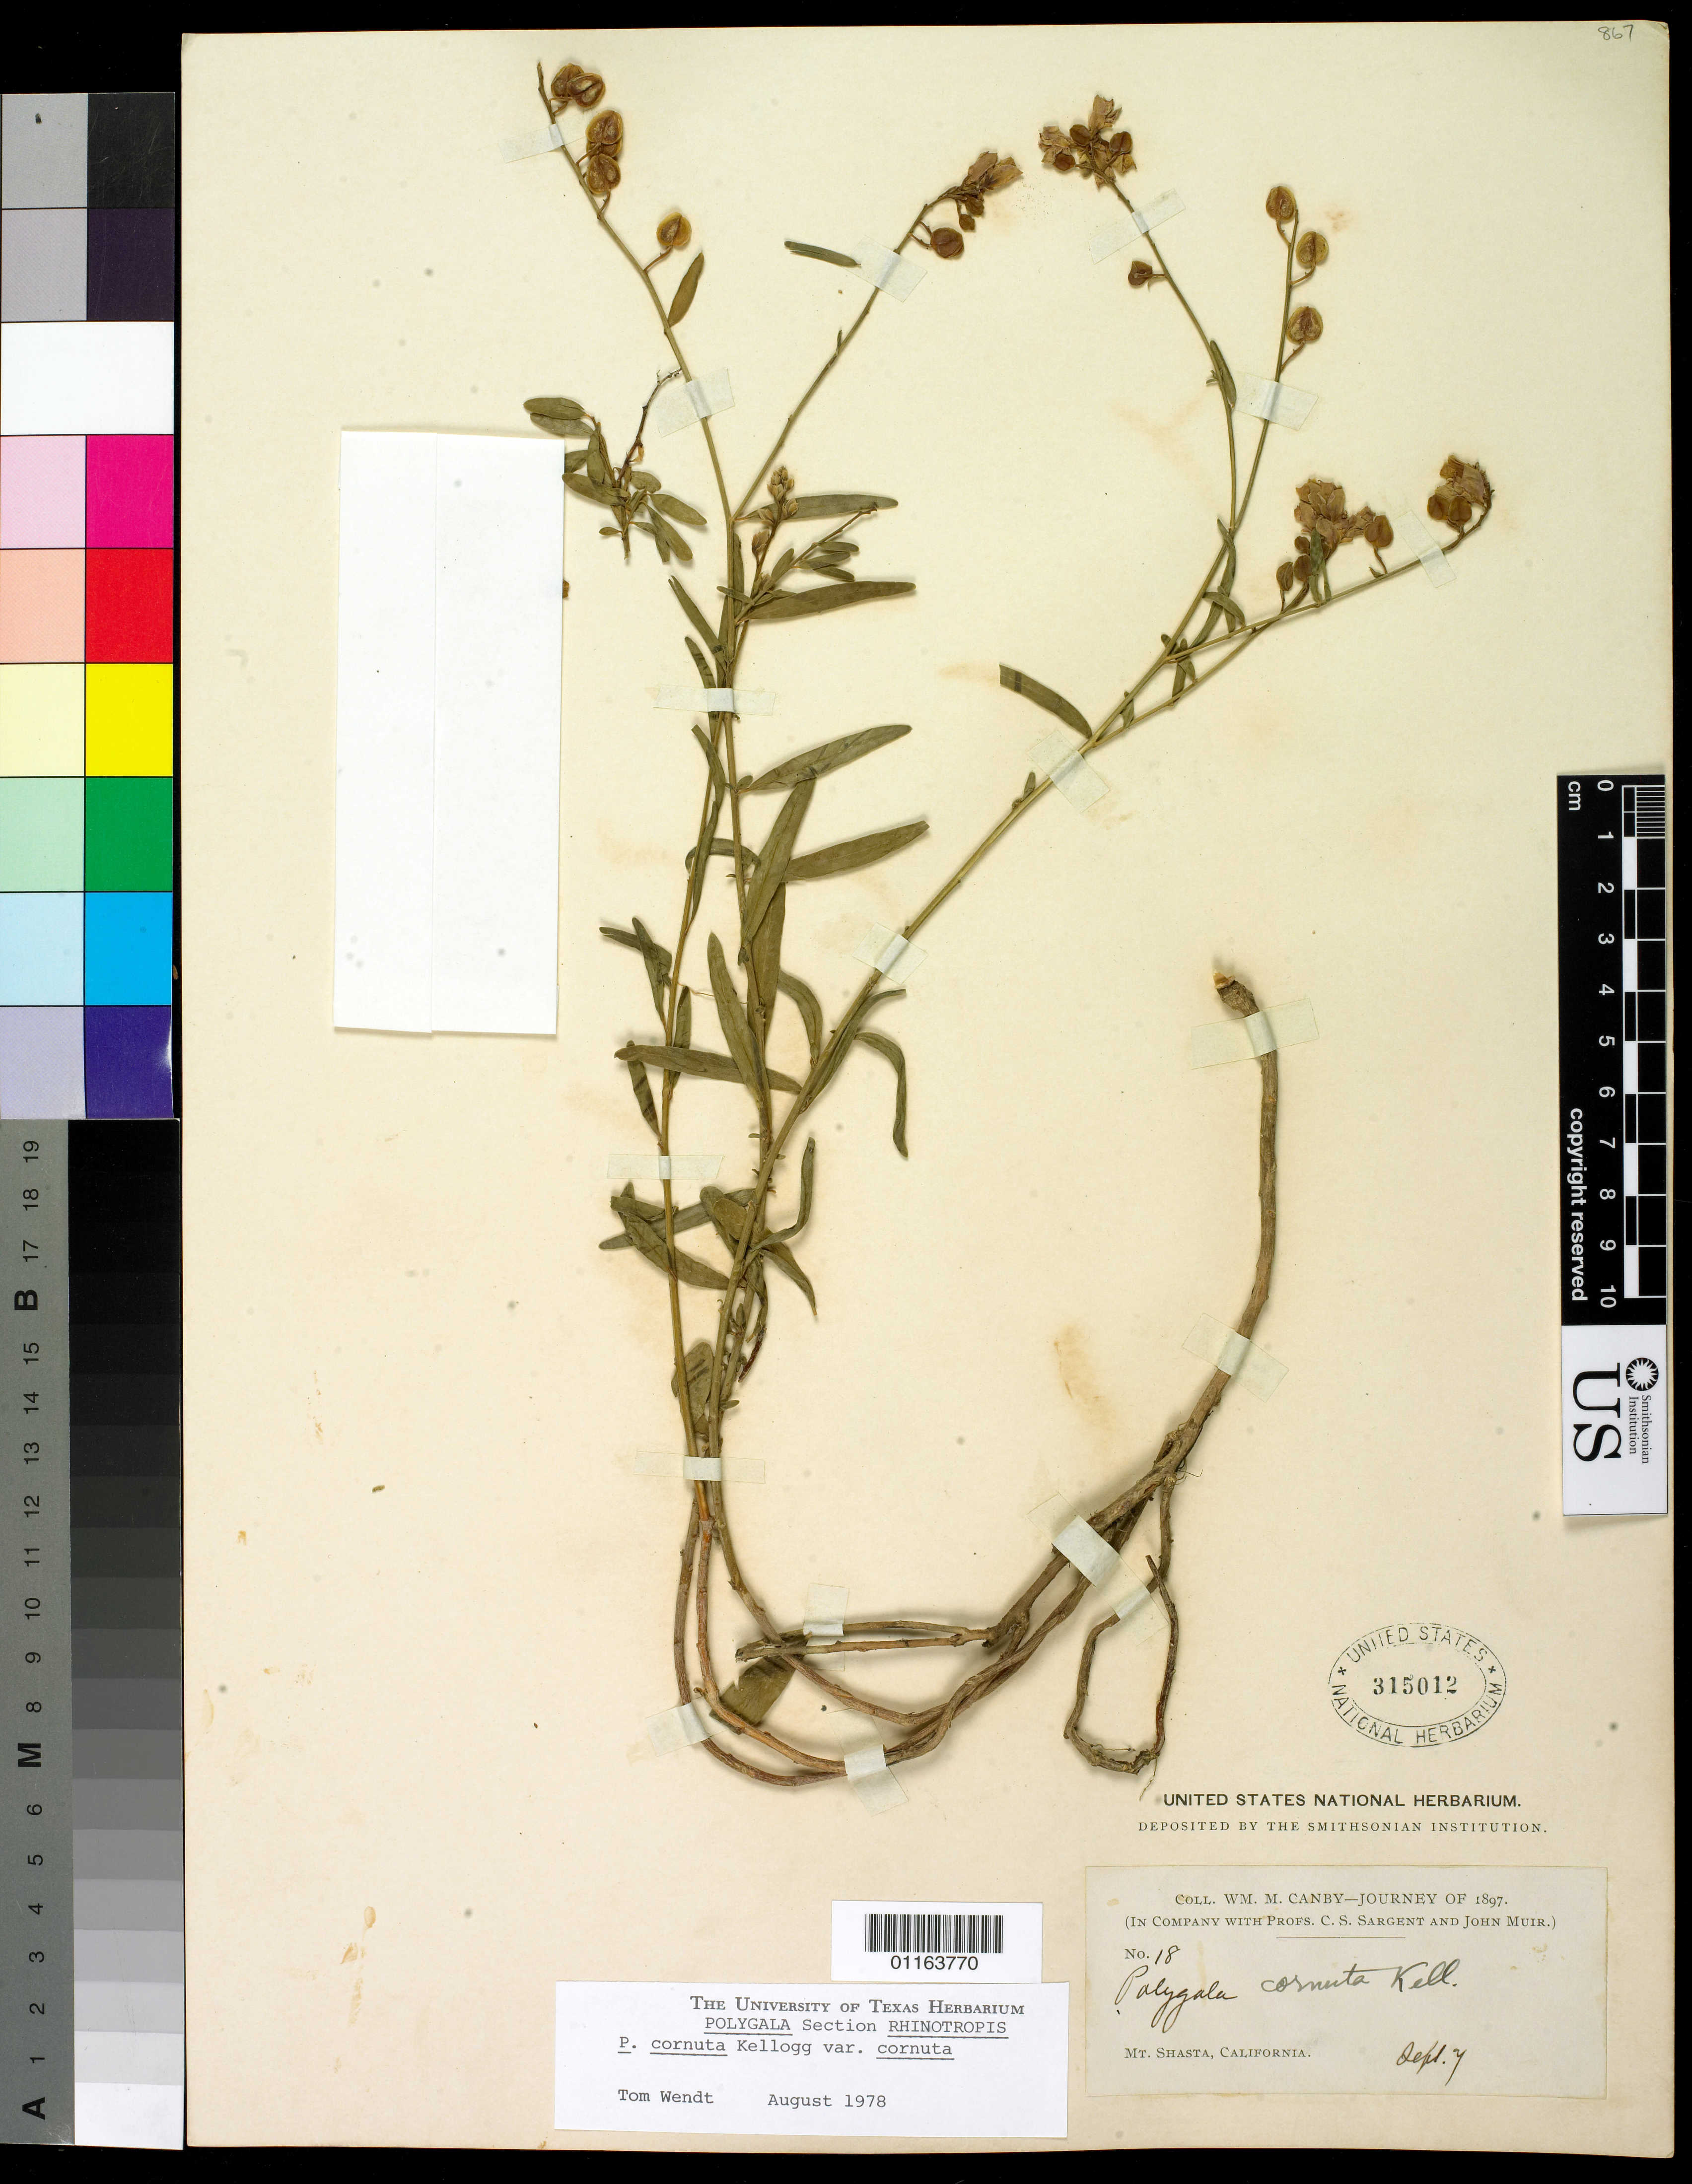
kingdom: Plantae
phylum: Tracheophyta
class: Magnoliopsida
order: Fabales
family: Polygalaceae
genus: Rhinotropis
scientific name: Rhinotropis cornuta var. cornuta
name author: (Kellogg) J.R. Abbott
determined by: Strong, Mark T., (BOT), Smithsonian Institution - National Museum of Natural History (UNITED STATES)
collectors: W. M. Canby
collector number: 18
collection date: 1897-09-07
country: United States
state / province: California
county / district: Siskiyou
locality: Mt. Shasta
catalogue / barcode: US 315012